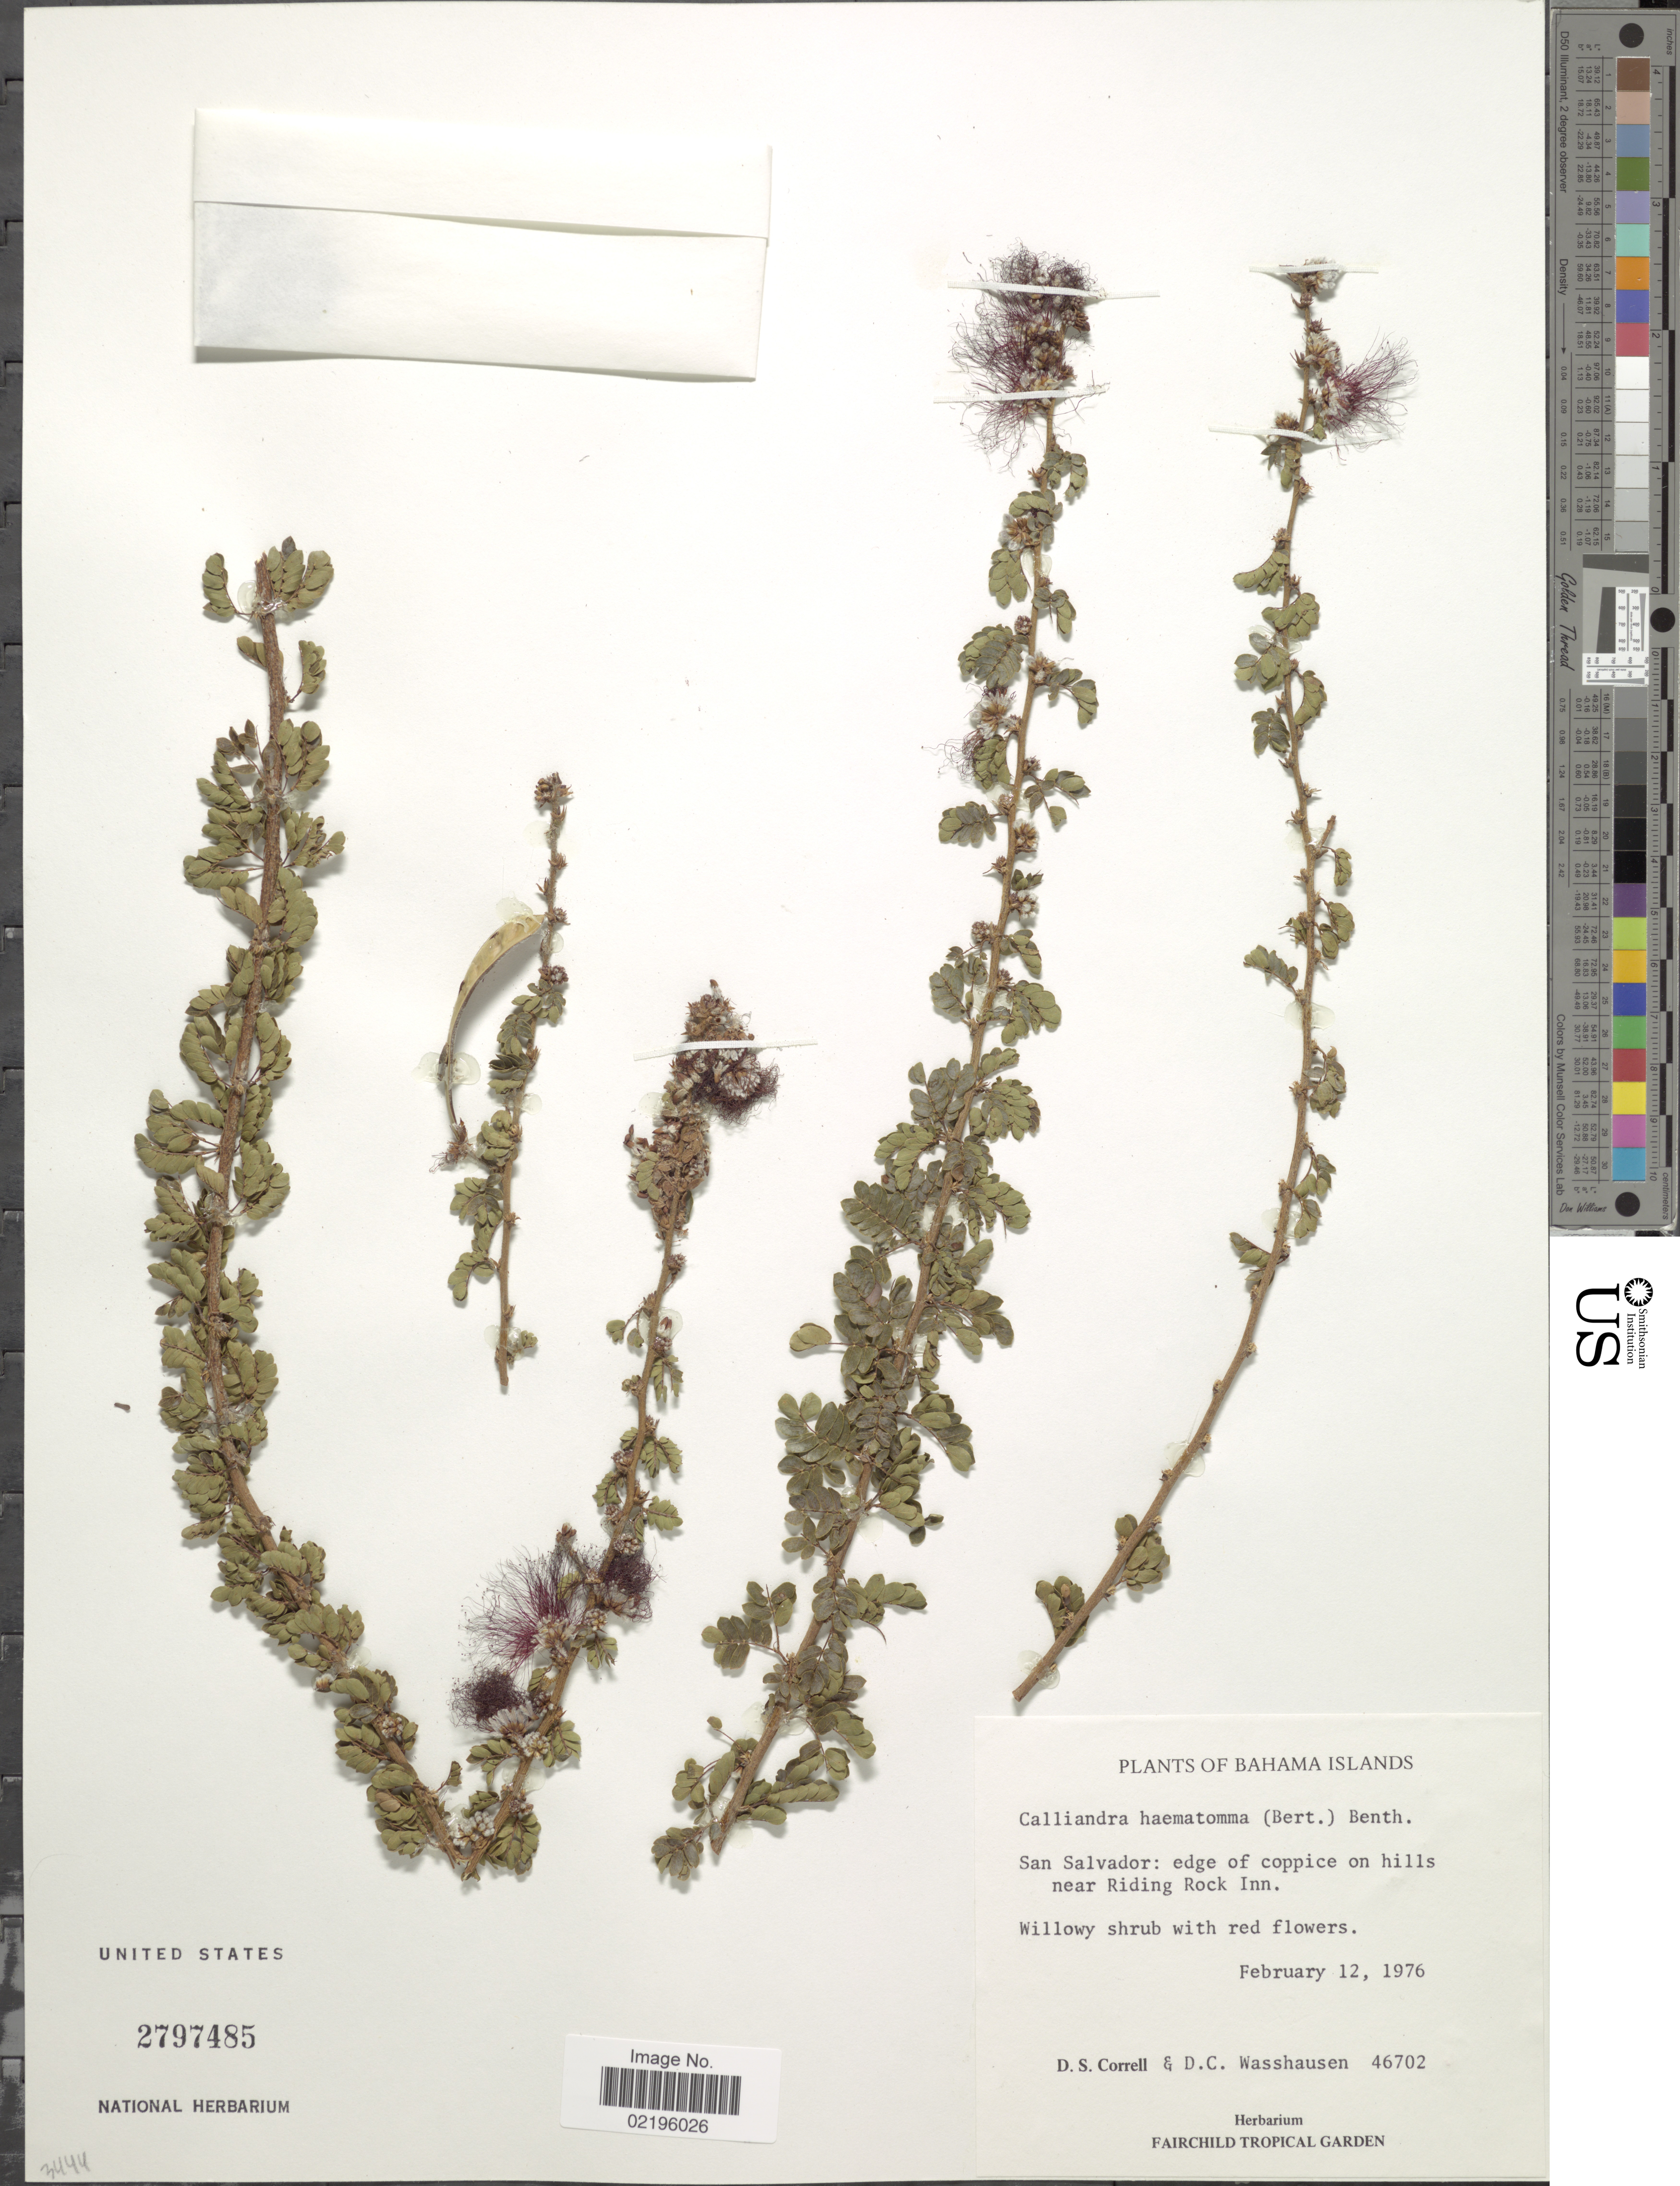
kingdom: Plantae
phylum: Tracheophyta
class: Magnoliopsida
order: Fabales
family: Fabaceae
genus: Calliandra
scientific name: Calliandra haematostoma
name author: (DC.) Urb.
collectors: D. S. Correll & D. C. Wasshausen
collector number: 46702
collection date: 1976-02-12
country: Bahamas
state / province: San Salvador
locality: Edge of coppice on hills near Riding Rock Inn.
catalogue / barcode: US 2797485